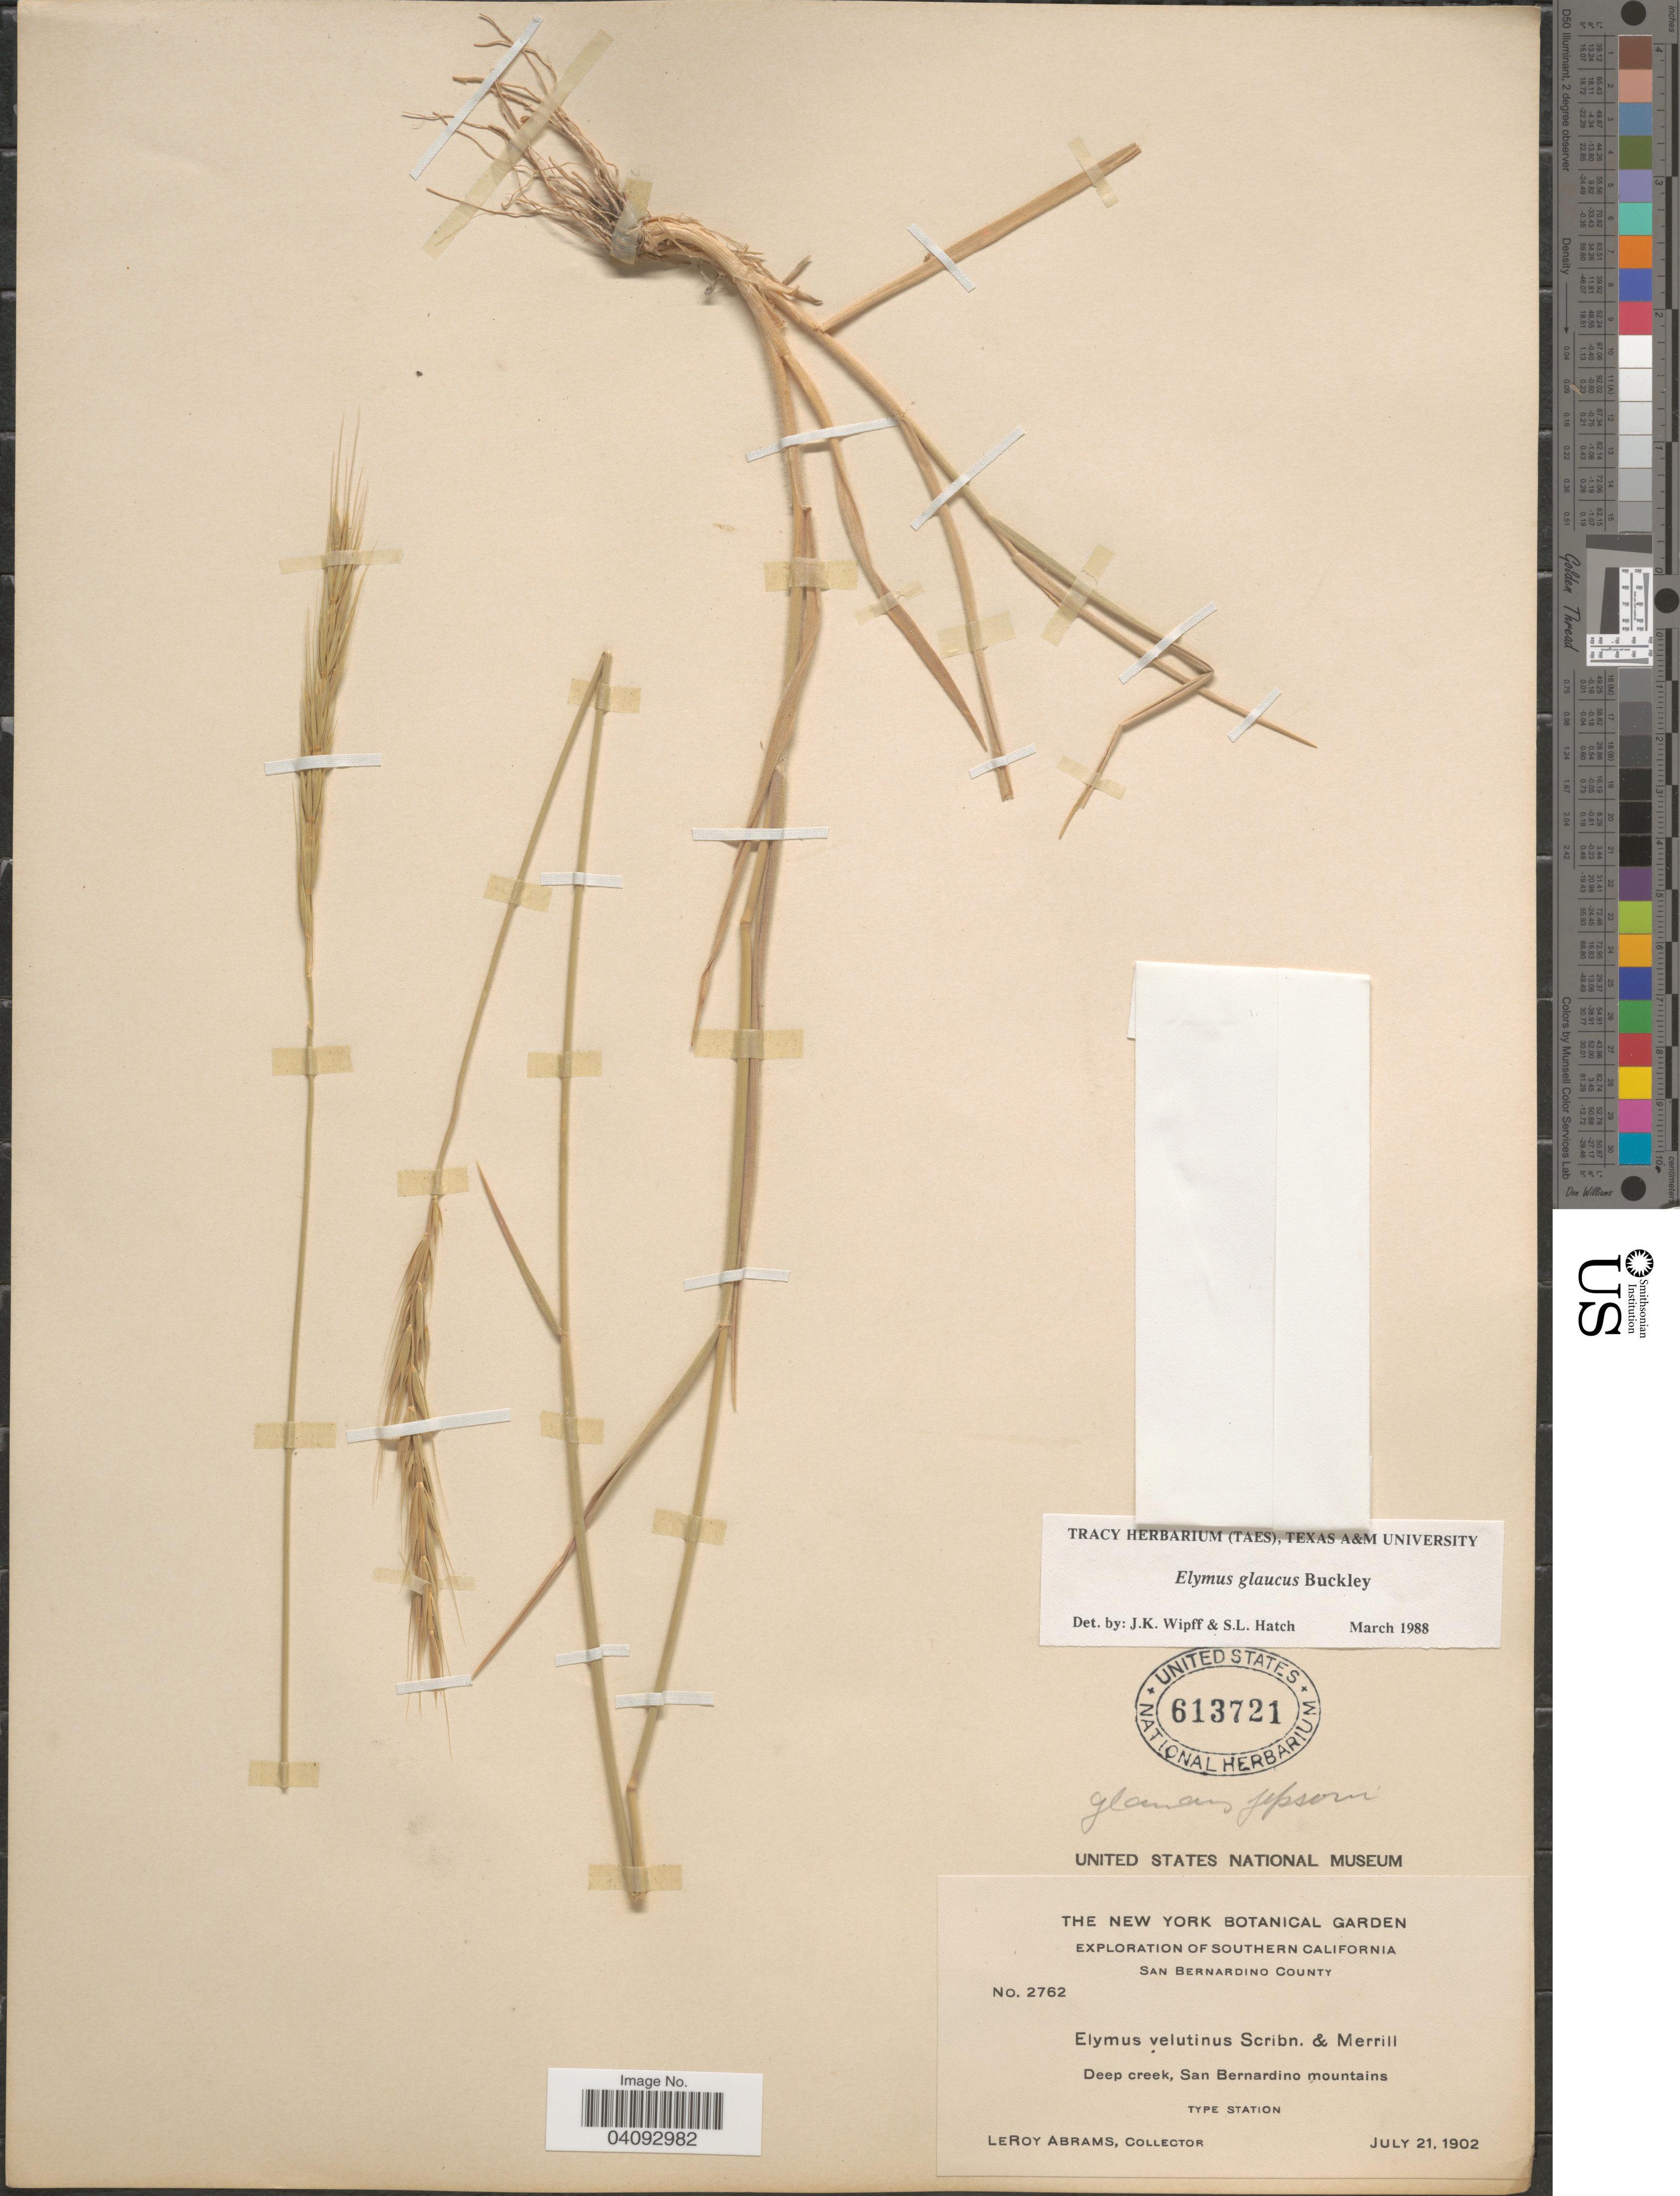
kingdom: Plantae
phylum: Tracheophyta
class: Liliopsida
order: Poales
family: Poaceae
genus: Elymus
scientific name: Elymus glaucus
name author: Buckley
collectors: L. Abrams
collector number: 2762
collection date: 1902-07-21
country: United States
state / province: California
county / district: San Bernardino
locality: Exploration of Southern California. San Bernardino County. Deep creek, San Bernardino mountains. Type station.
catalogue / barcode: US 613721